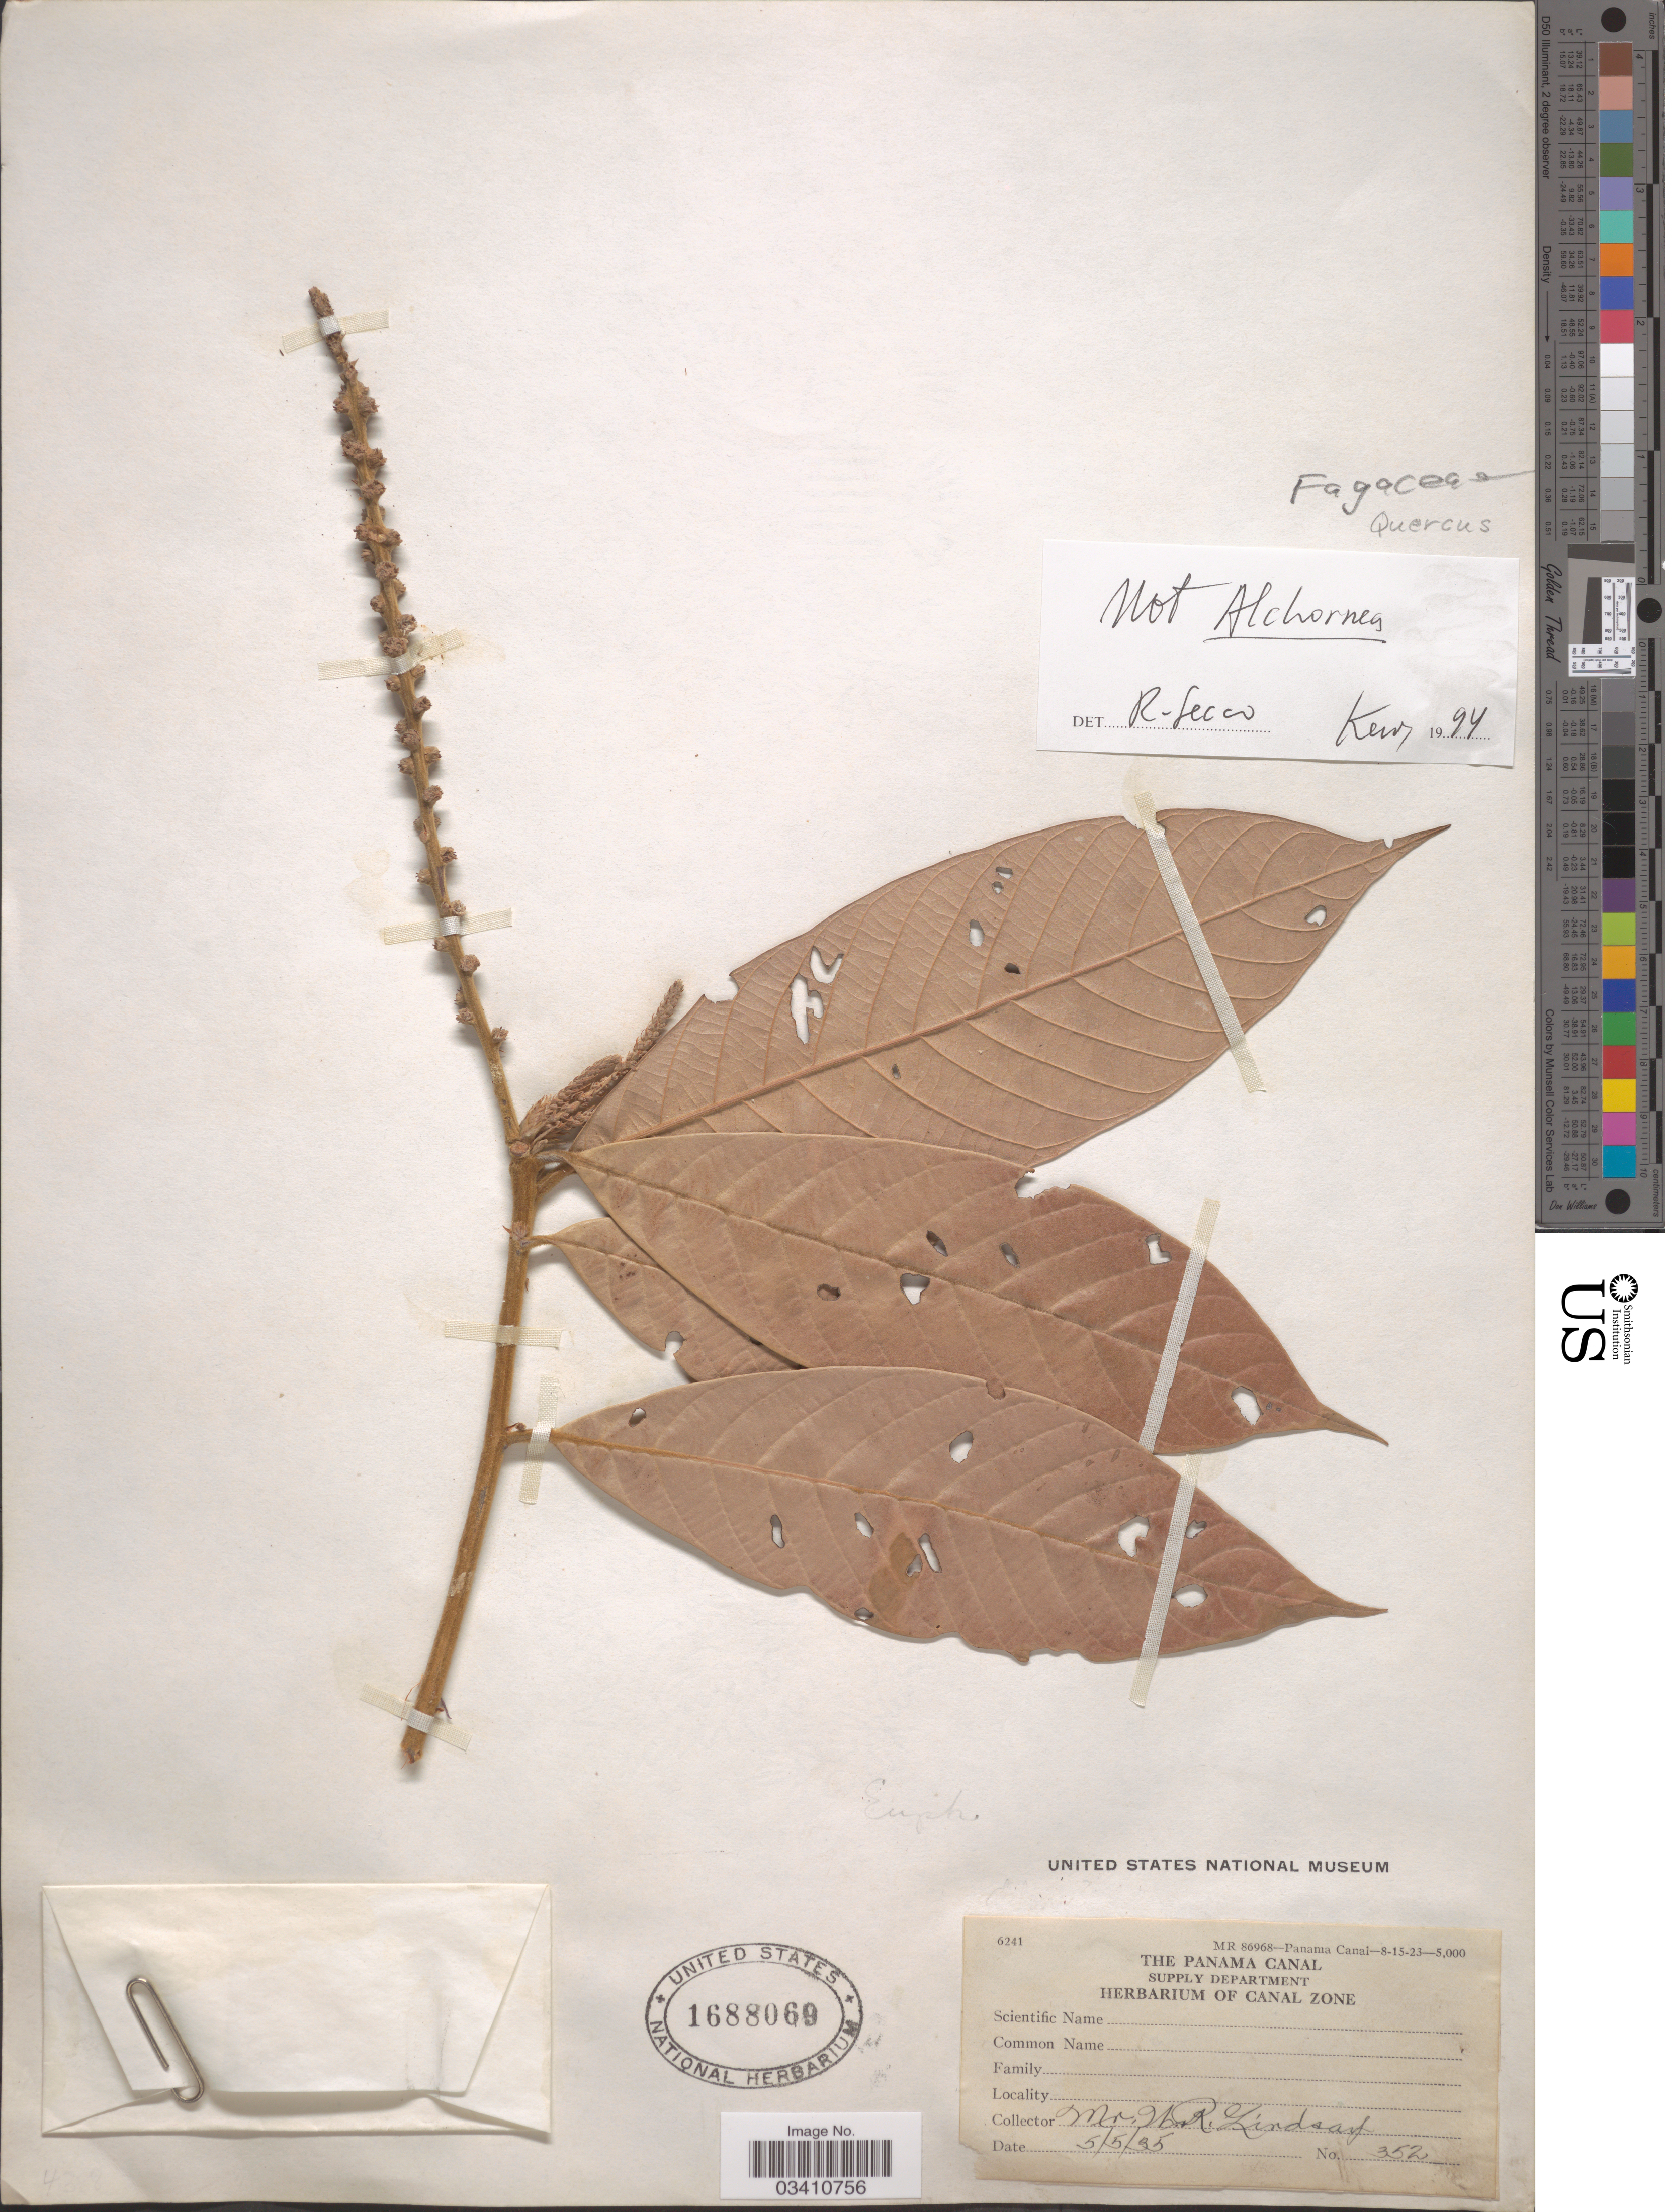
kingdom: Plantae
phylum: Tracheophyta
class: Magnoliopsida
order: Fagales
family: Fagaceae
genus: Quercus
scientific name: Quercus sp.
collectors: W. Lindsay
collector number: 352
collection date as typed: Transcribed d/m/y: 5/5/35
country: Panama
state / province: Colón / Panamá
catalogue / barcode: US 1688069